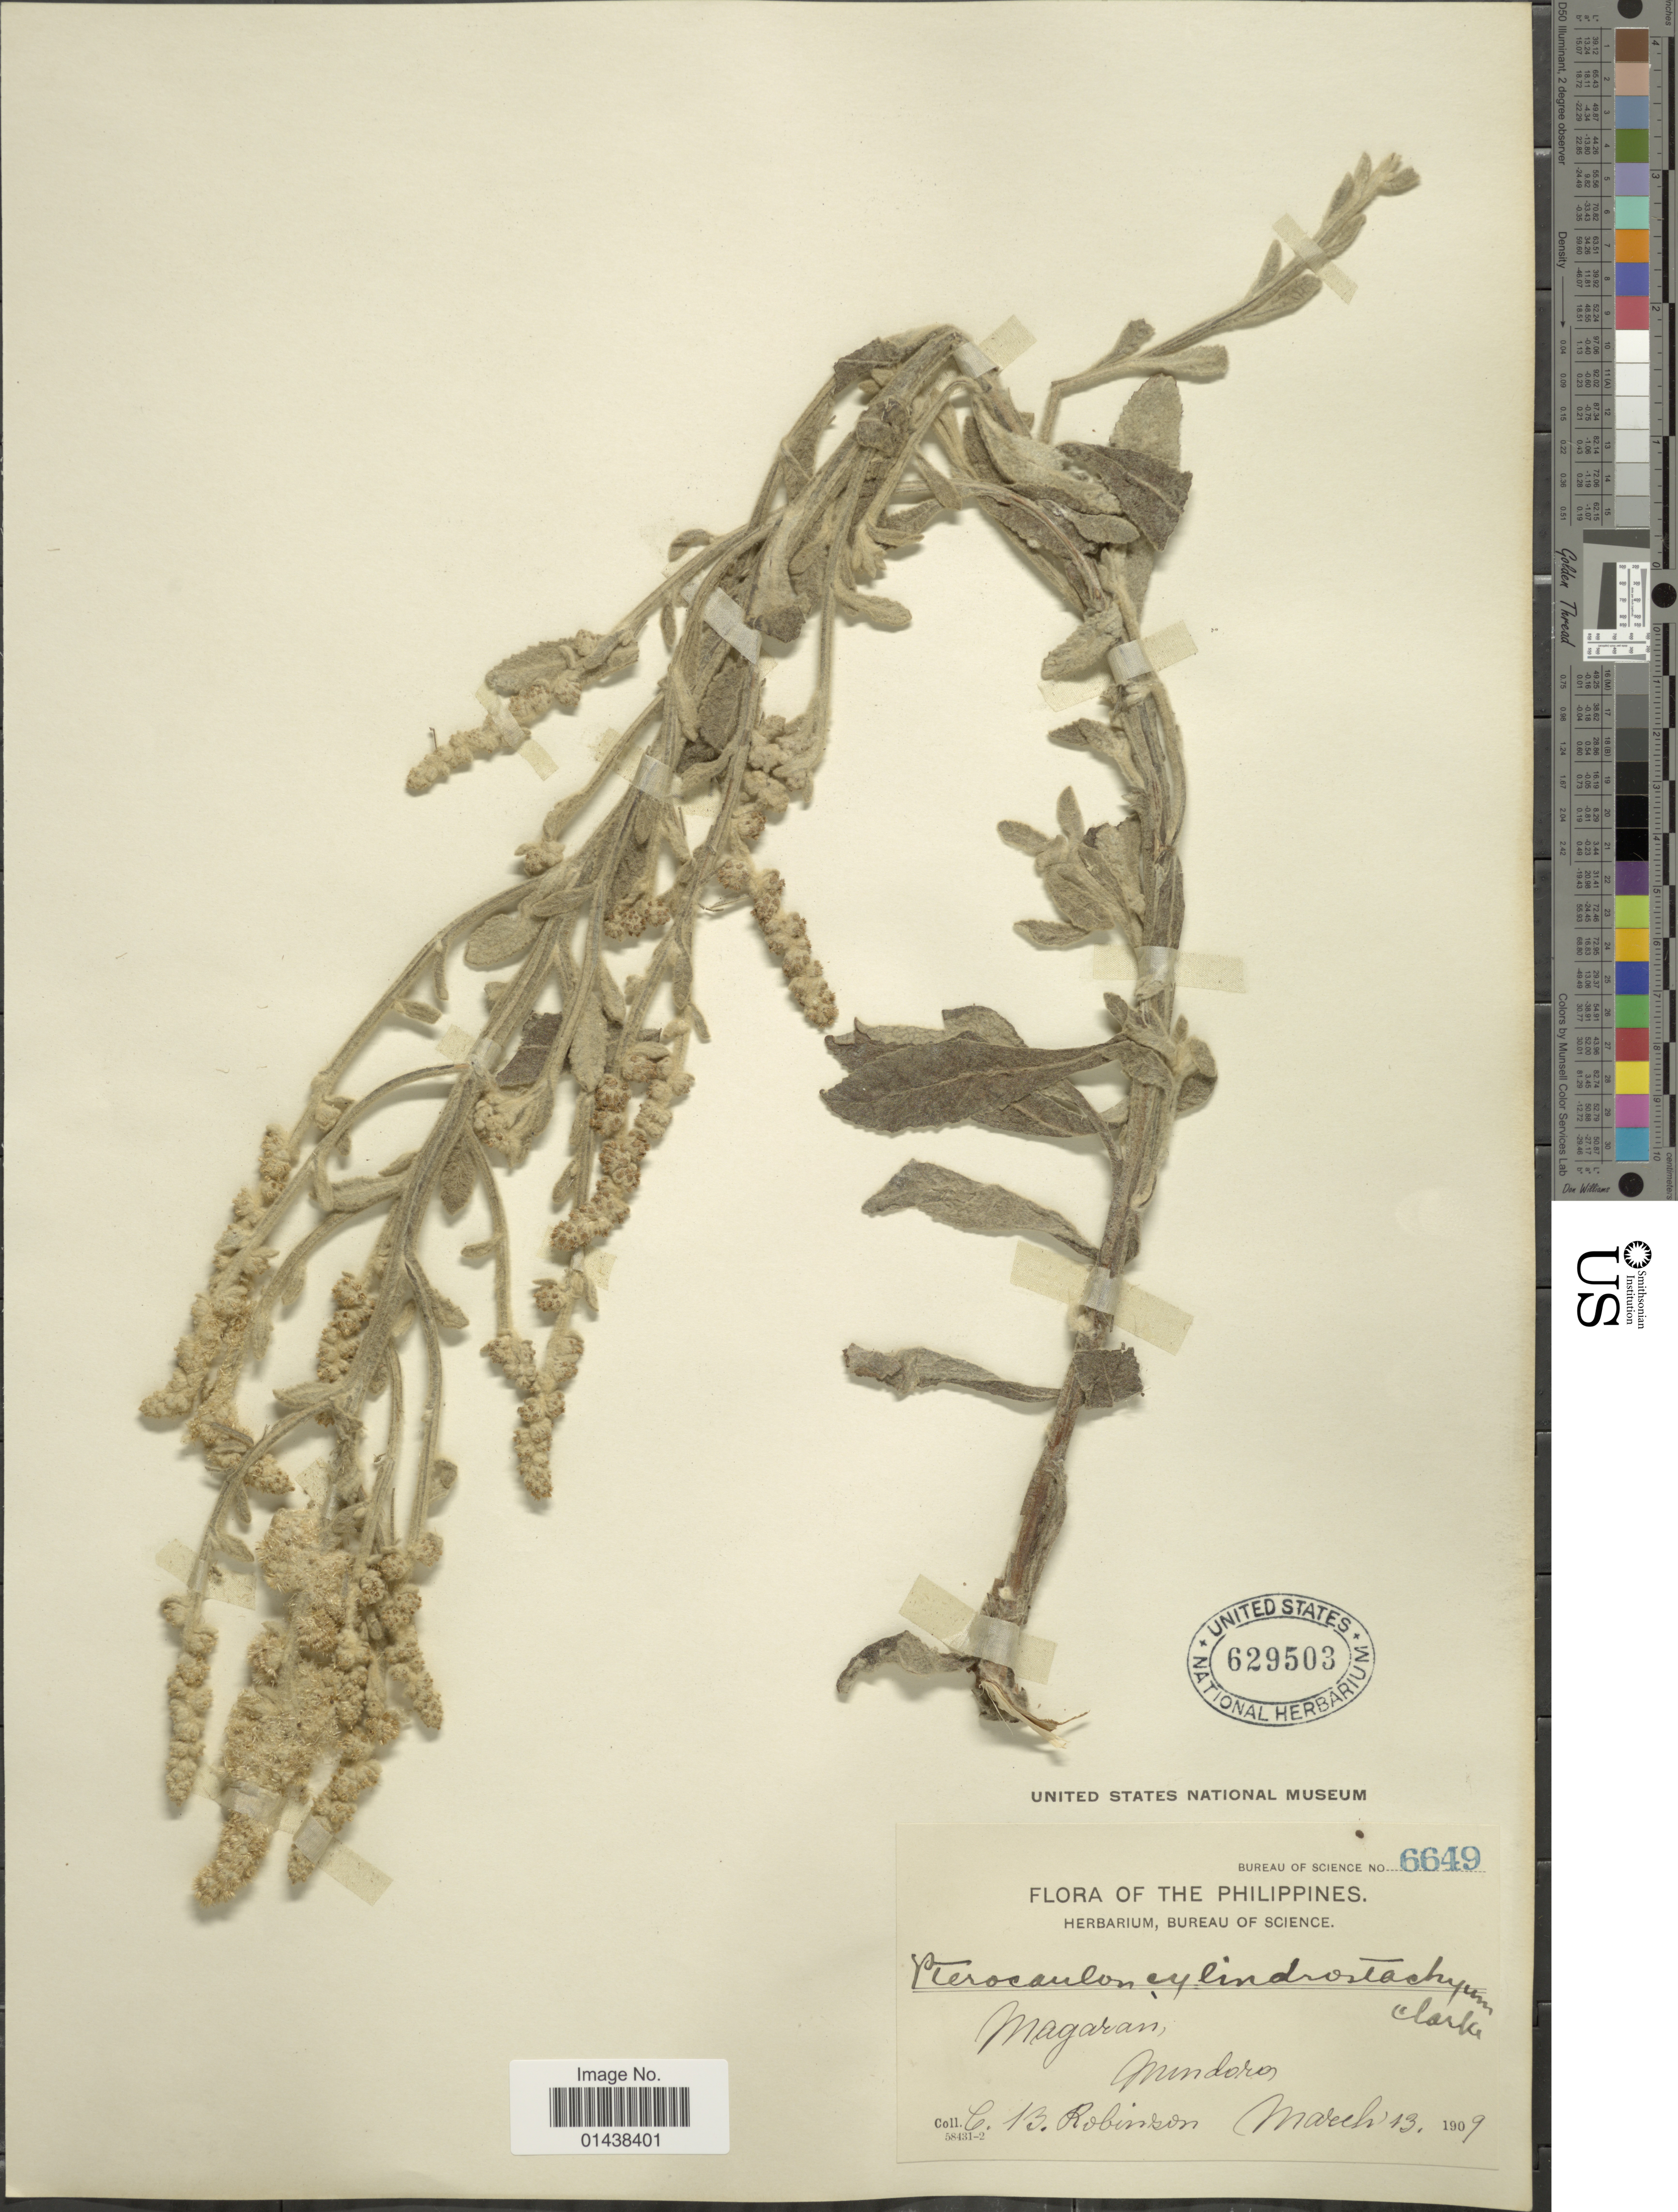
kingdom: Plantae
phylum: Tracheophyta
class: Magnoliopsida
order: Asterales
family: Asteraceae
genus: Pterocaulon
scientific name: Pterocaulon cylindrostachyum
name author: C.B. Clarke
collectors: C. Robinson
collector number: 6649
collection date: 1909-03-13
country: Philippines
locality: Magaran, Mindoros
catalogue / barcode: US 629503